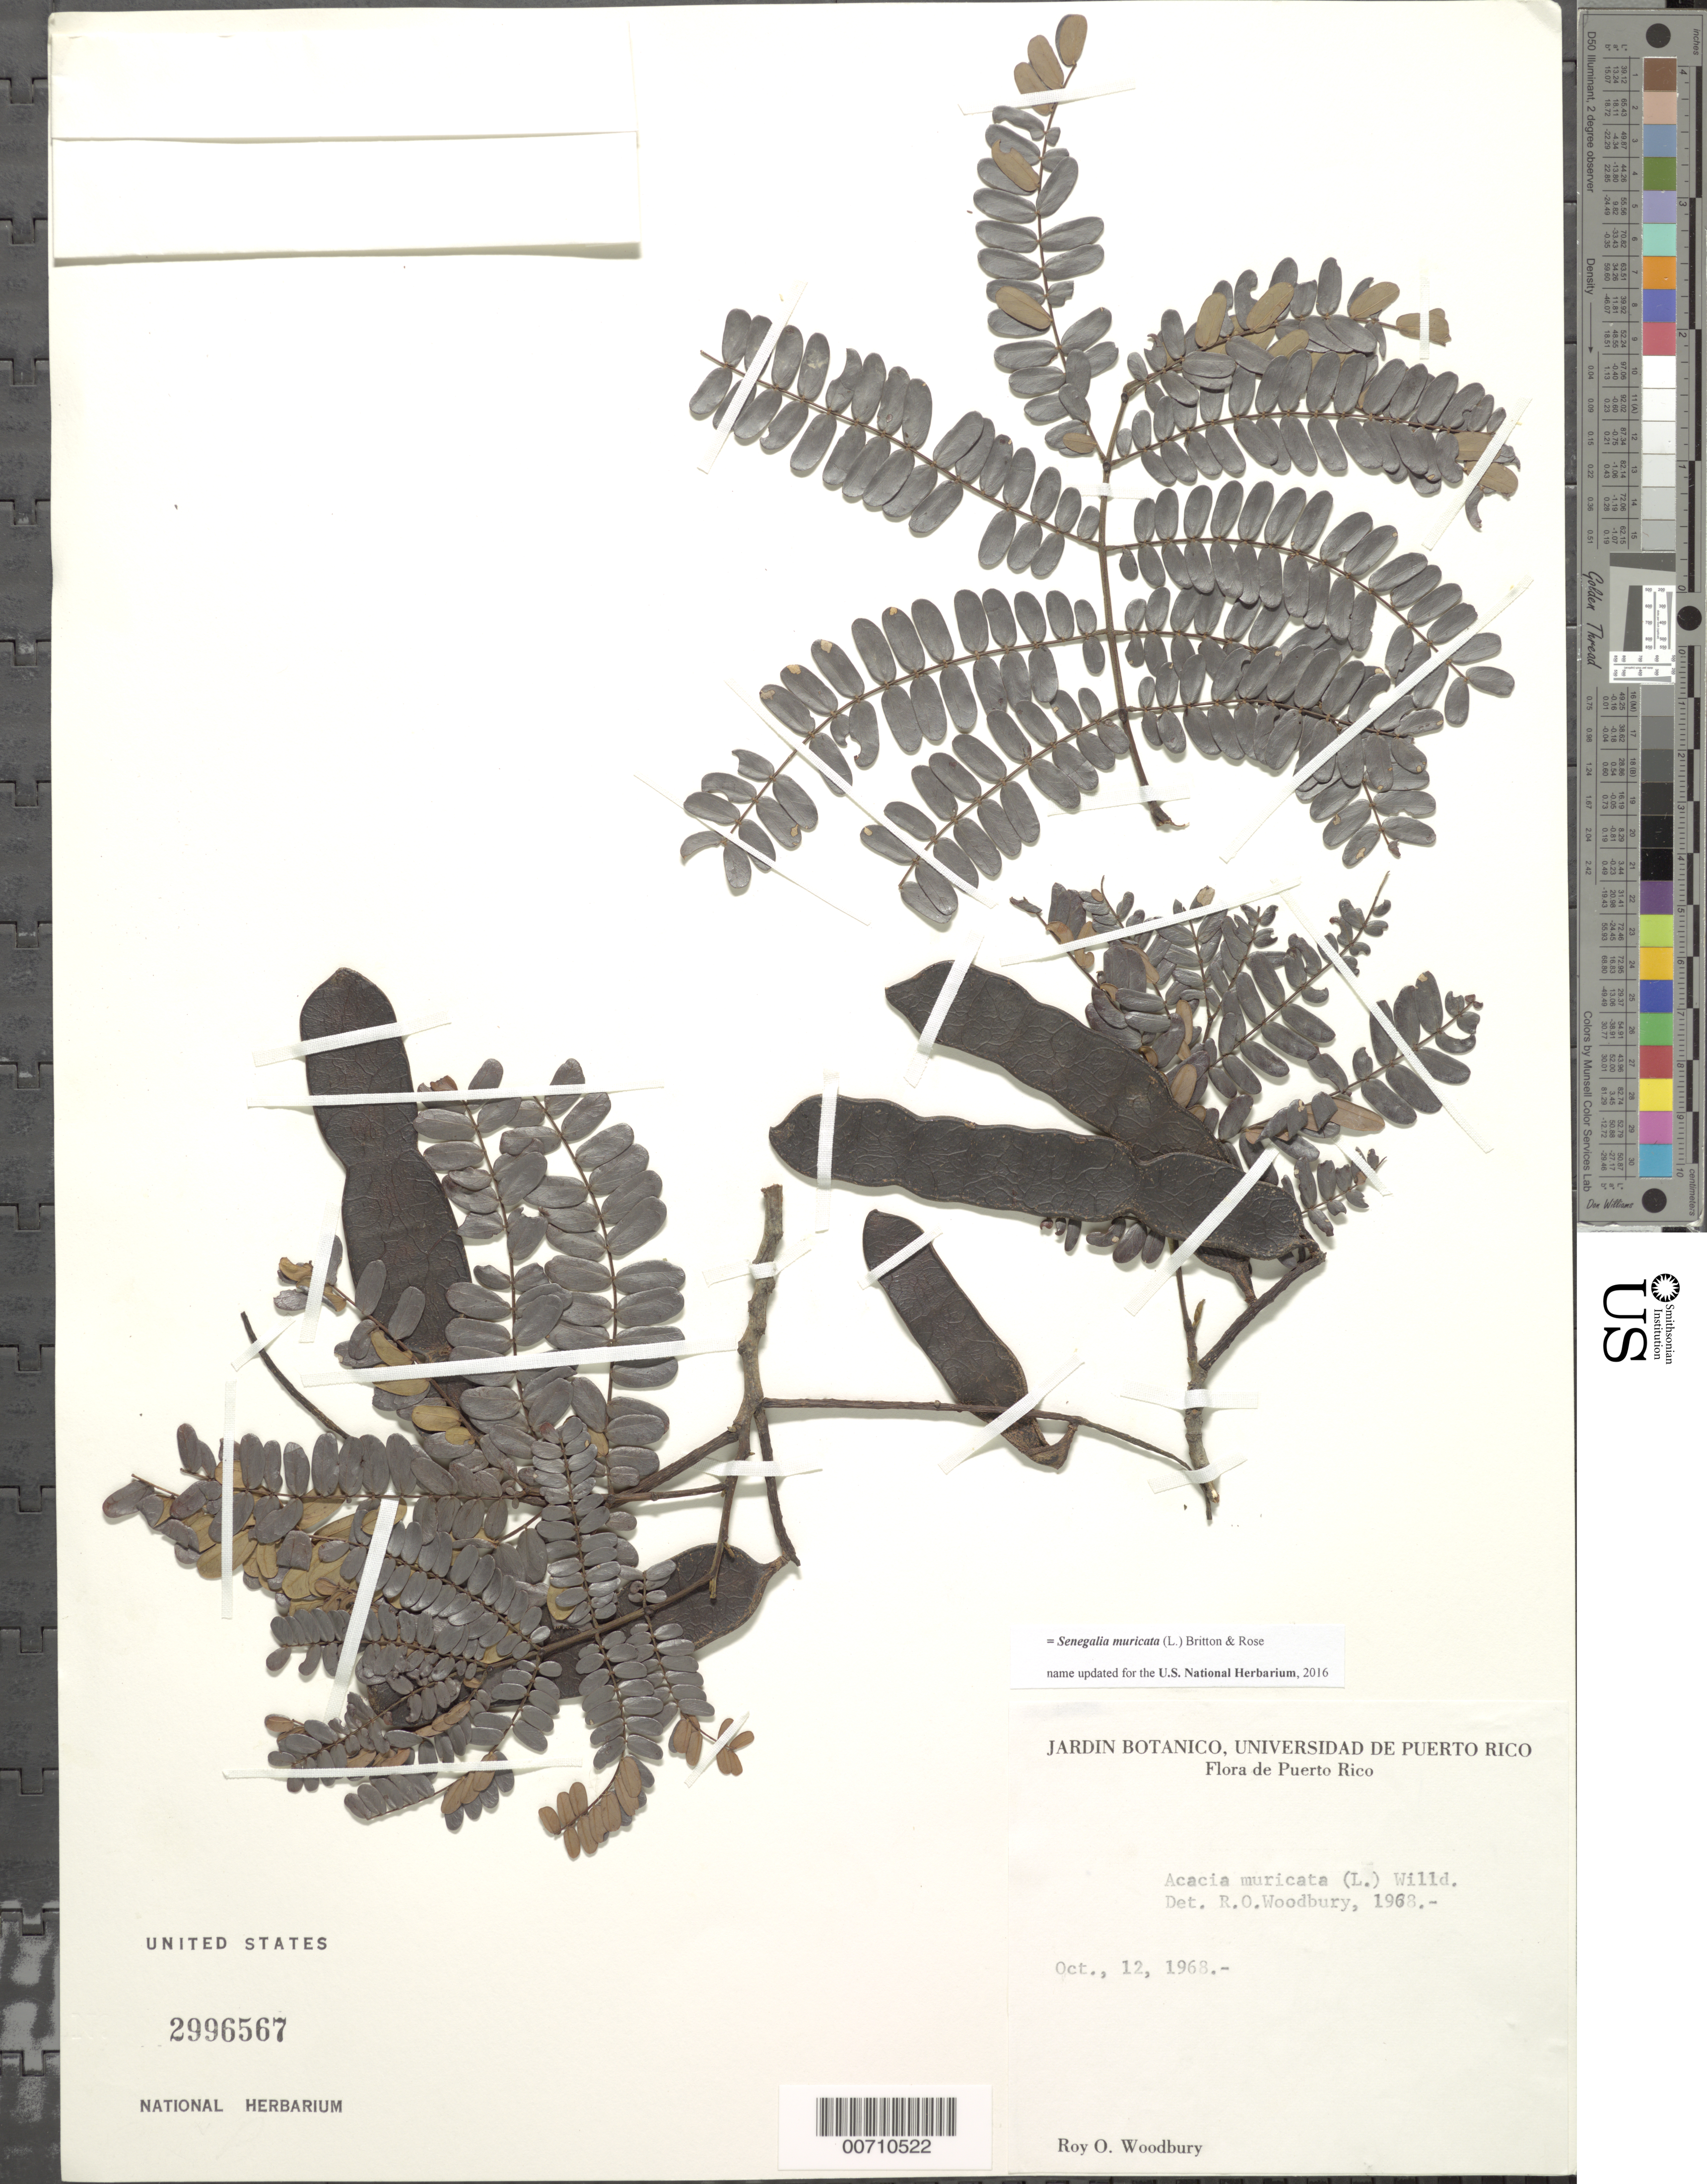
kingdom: Plantae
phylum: Tracheophyta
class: Magnoliopsida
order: Fabales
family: Fabaceae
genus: Parasenegalia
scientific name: Parasenegalia muricata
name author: (L.) Seigler & Ebinger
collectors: R. O. Woodbury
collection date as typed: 12 Oct 1968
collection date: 1968-10-12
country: Puerto Rico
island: Greater Antilles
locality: Sierra de Naguabo ad Rio Blanco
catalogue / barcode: US 2996567